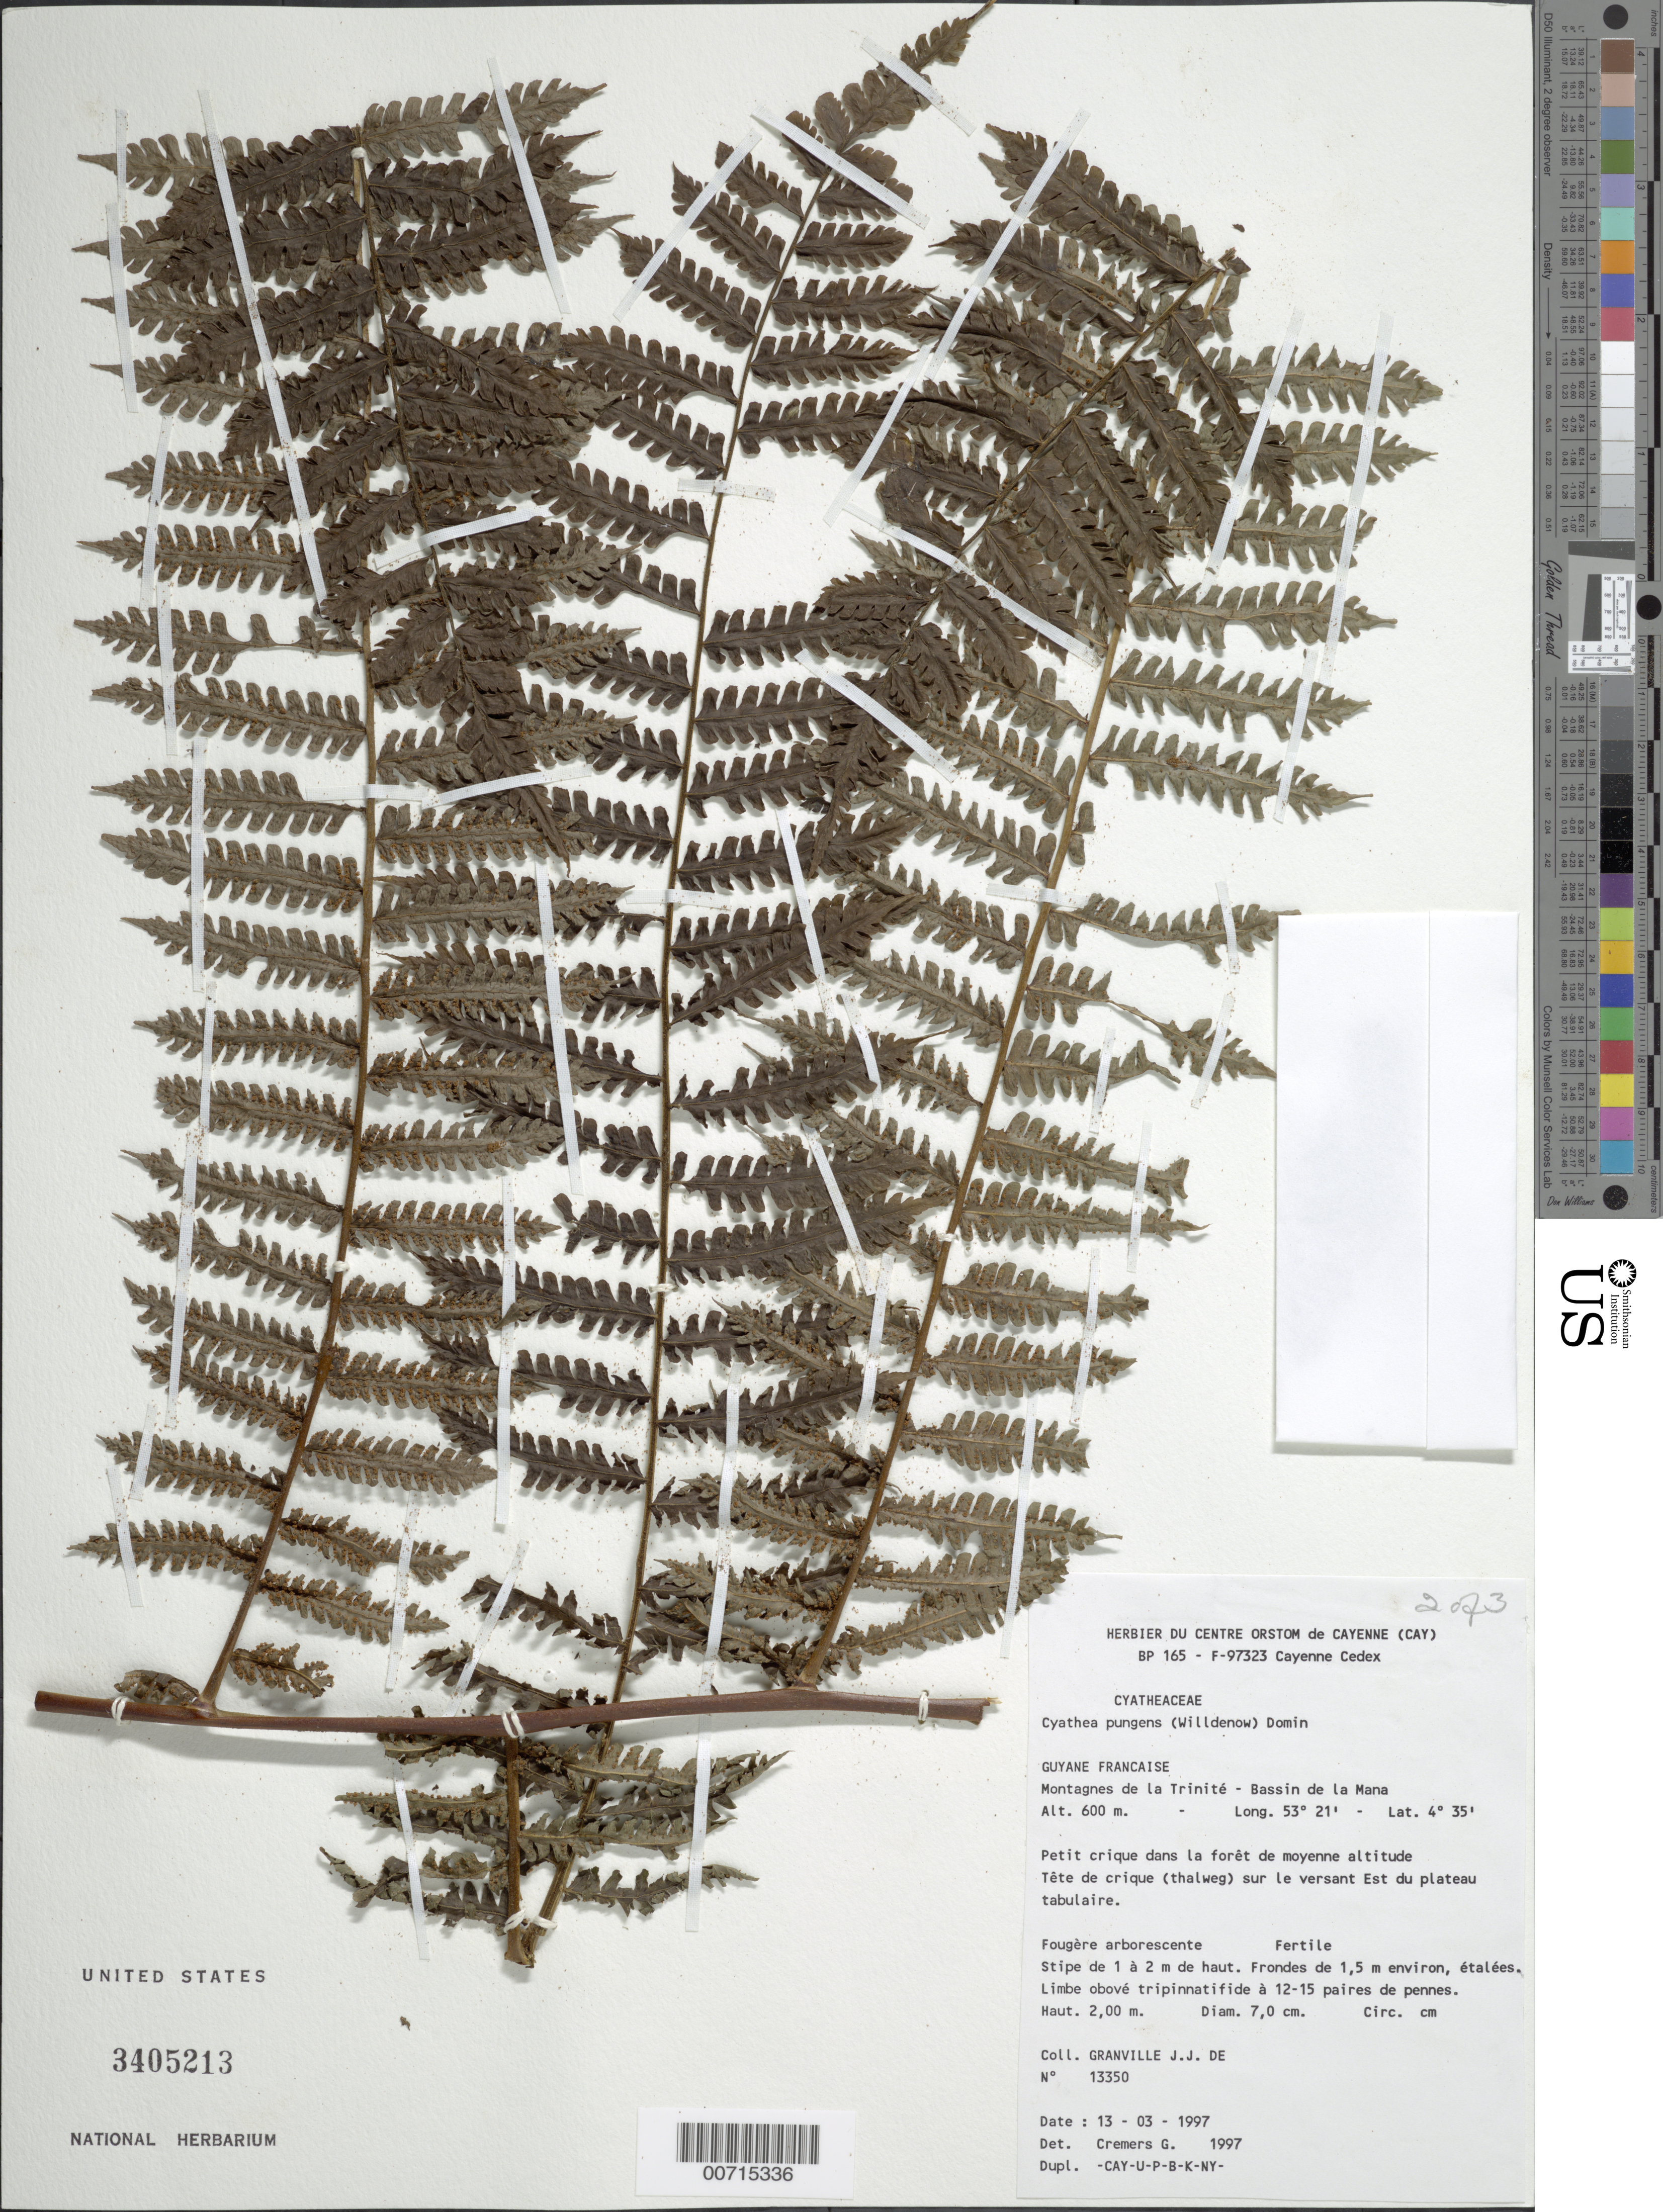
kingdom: Plantae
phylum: Tracheophyta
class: Polypodiopsida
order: Cyatheales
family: Cyatheaceae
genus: Cyathea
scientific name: Cyathea pungens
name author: (Willd.) Domin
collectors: J.-J. de Granville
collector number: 13350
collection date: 1997-03-13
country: French Guiana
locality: Guyane Franciase, Montagnes de la Trinite - Bassin de la Mana, Petit crique dans la foret de moyenne altitude Tete de crique (thalweg) sur le versant Est du plateau tabulaire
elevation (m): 600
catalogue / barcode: US 3405213